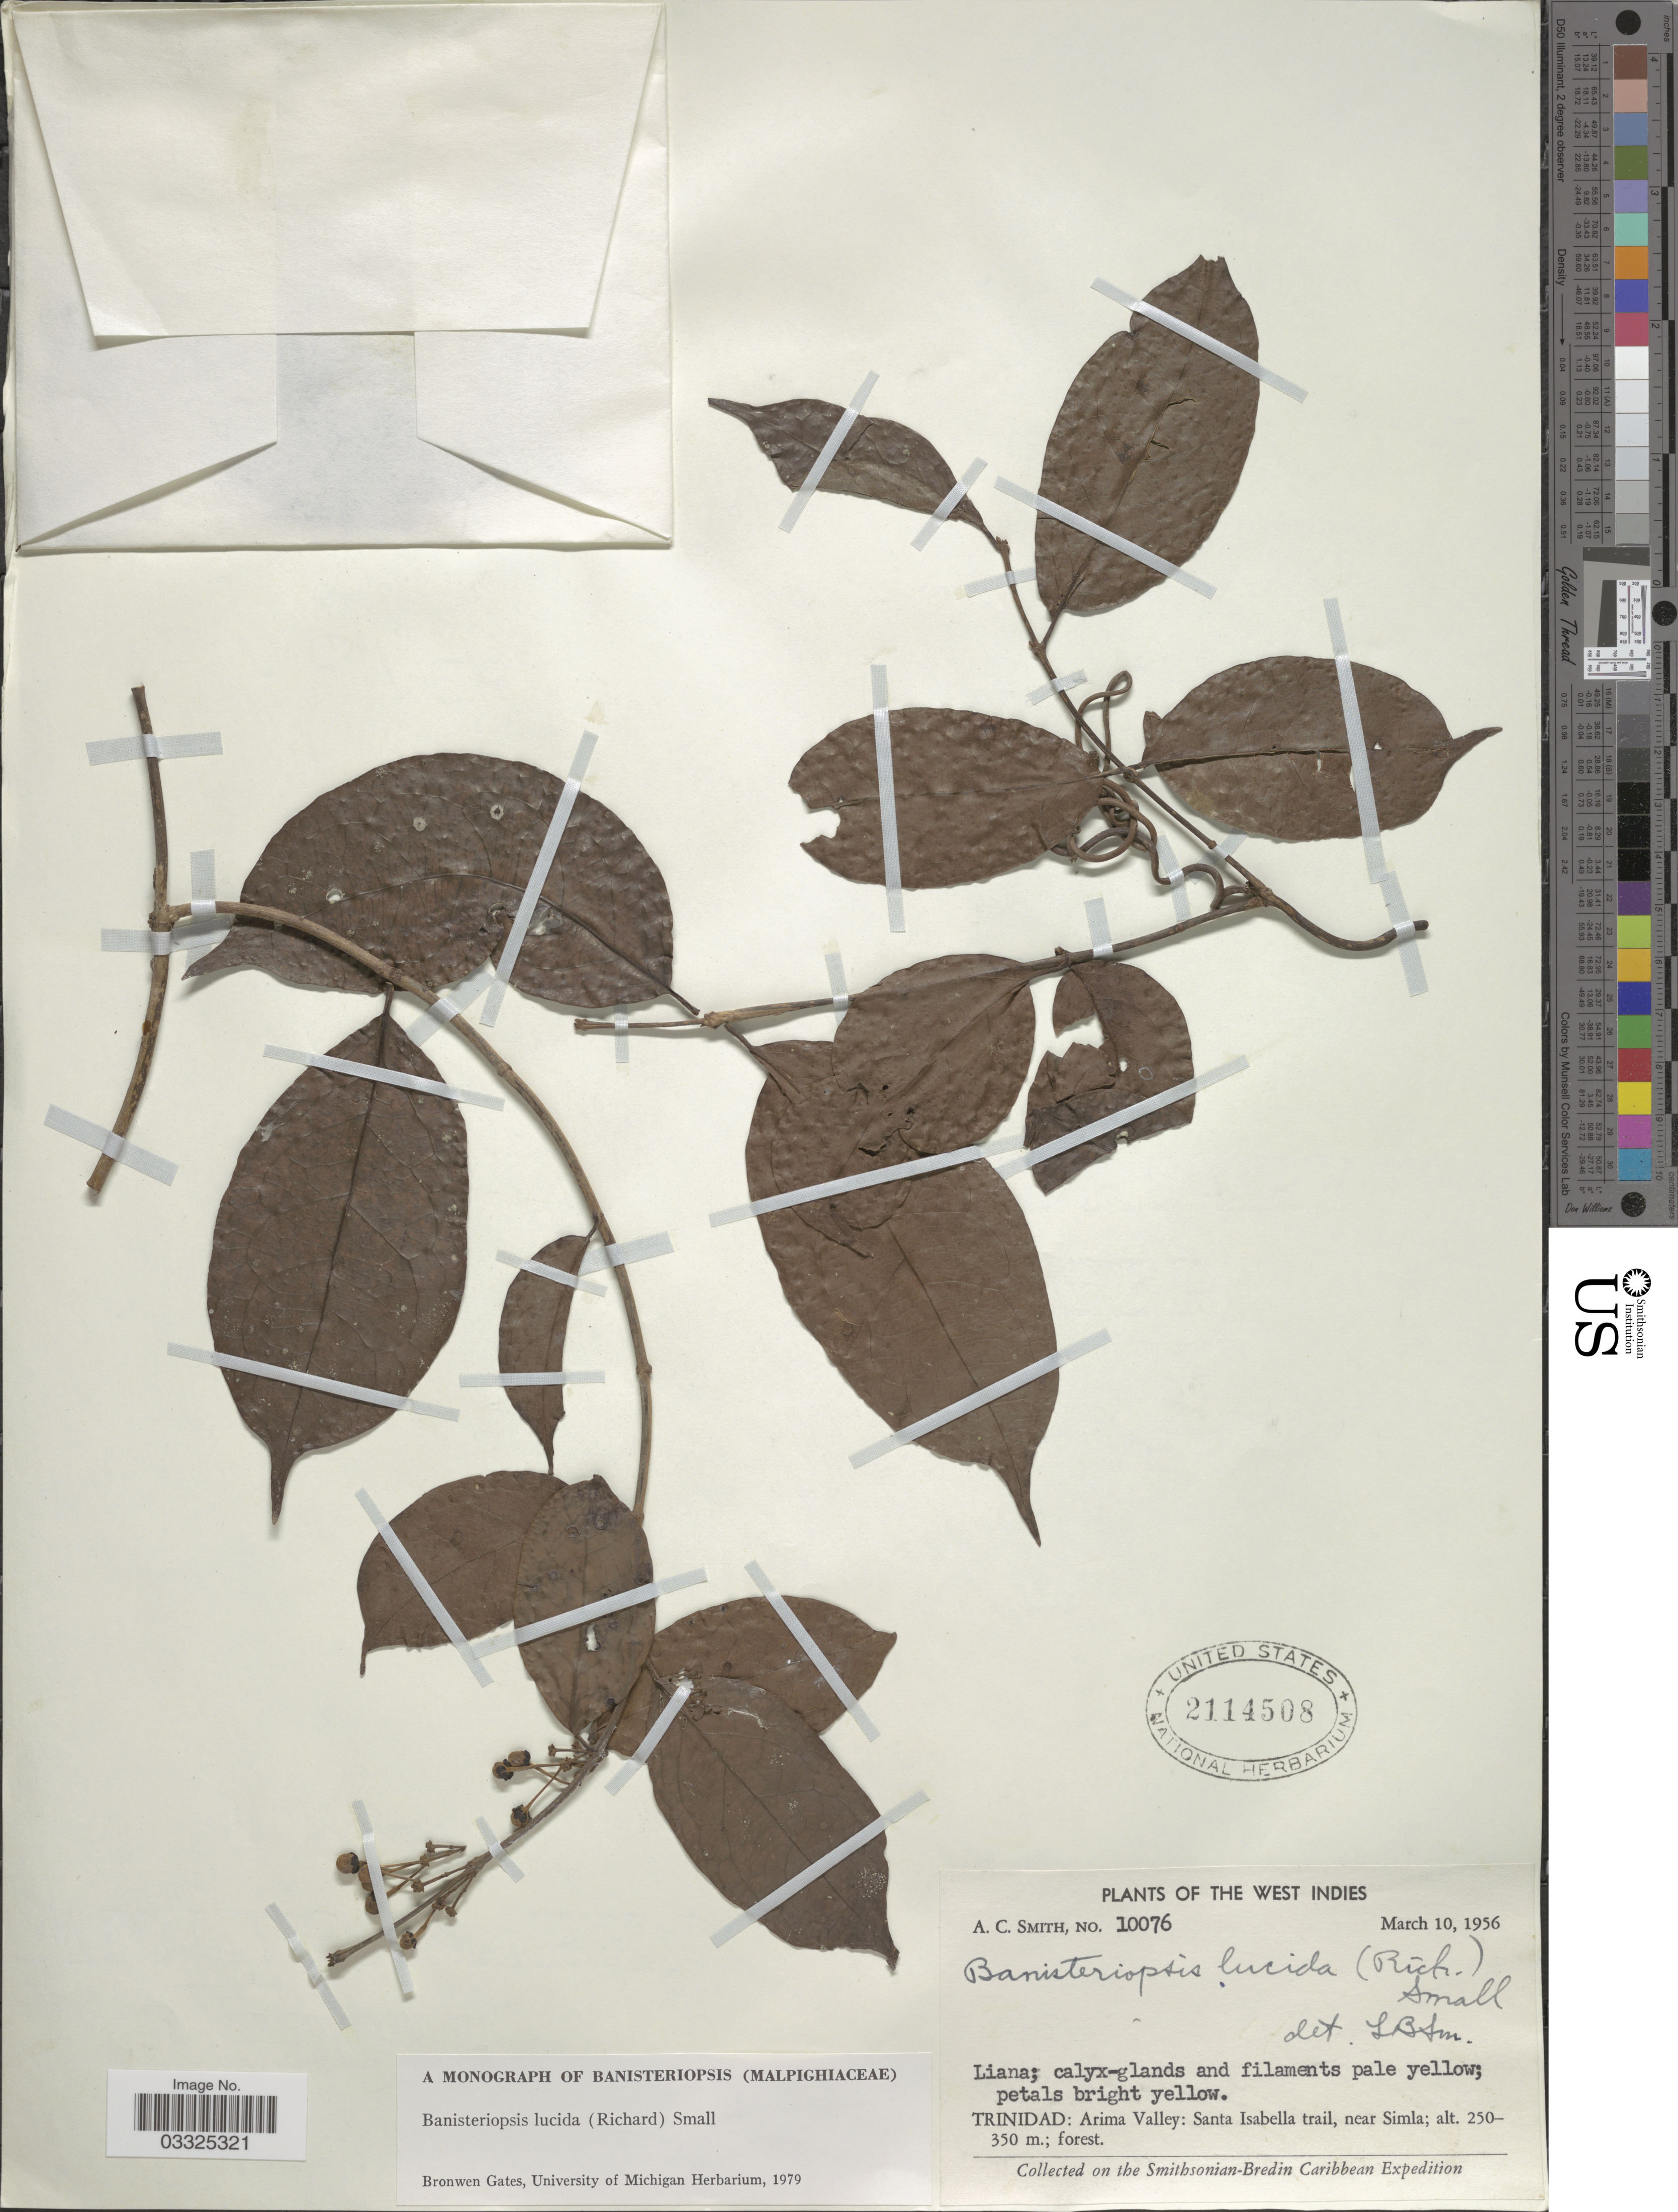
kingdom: Plantae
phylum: Tracheophyta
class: Magnoliopsida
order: Malpighiales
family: Malpighiaceae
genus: Banisteriopsis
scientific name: Banisteriopsis lucida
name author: (Rich.) Small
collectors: A. C. Smith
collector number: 10076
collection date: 1956-03-10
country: Trinidad and Tobago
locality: Trinidad, Arima Valley: Santa Isabella trail, near Simla.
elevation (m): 250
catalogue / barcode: US 2114508